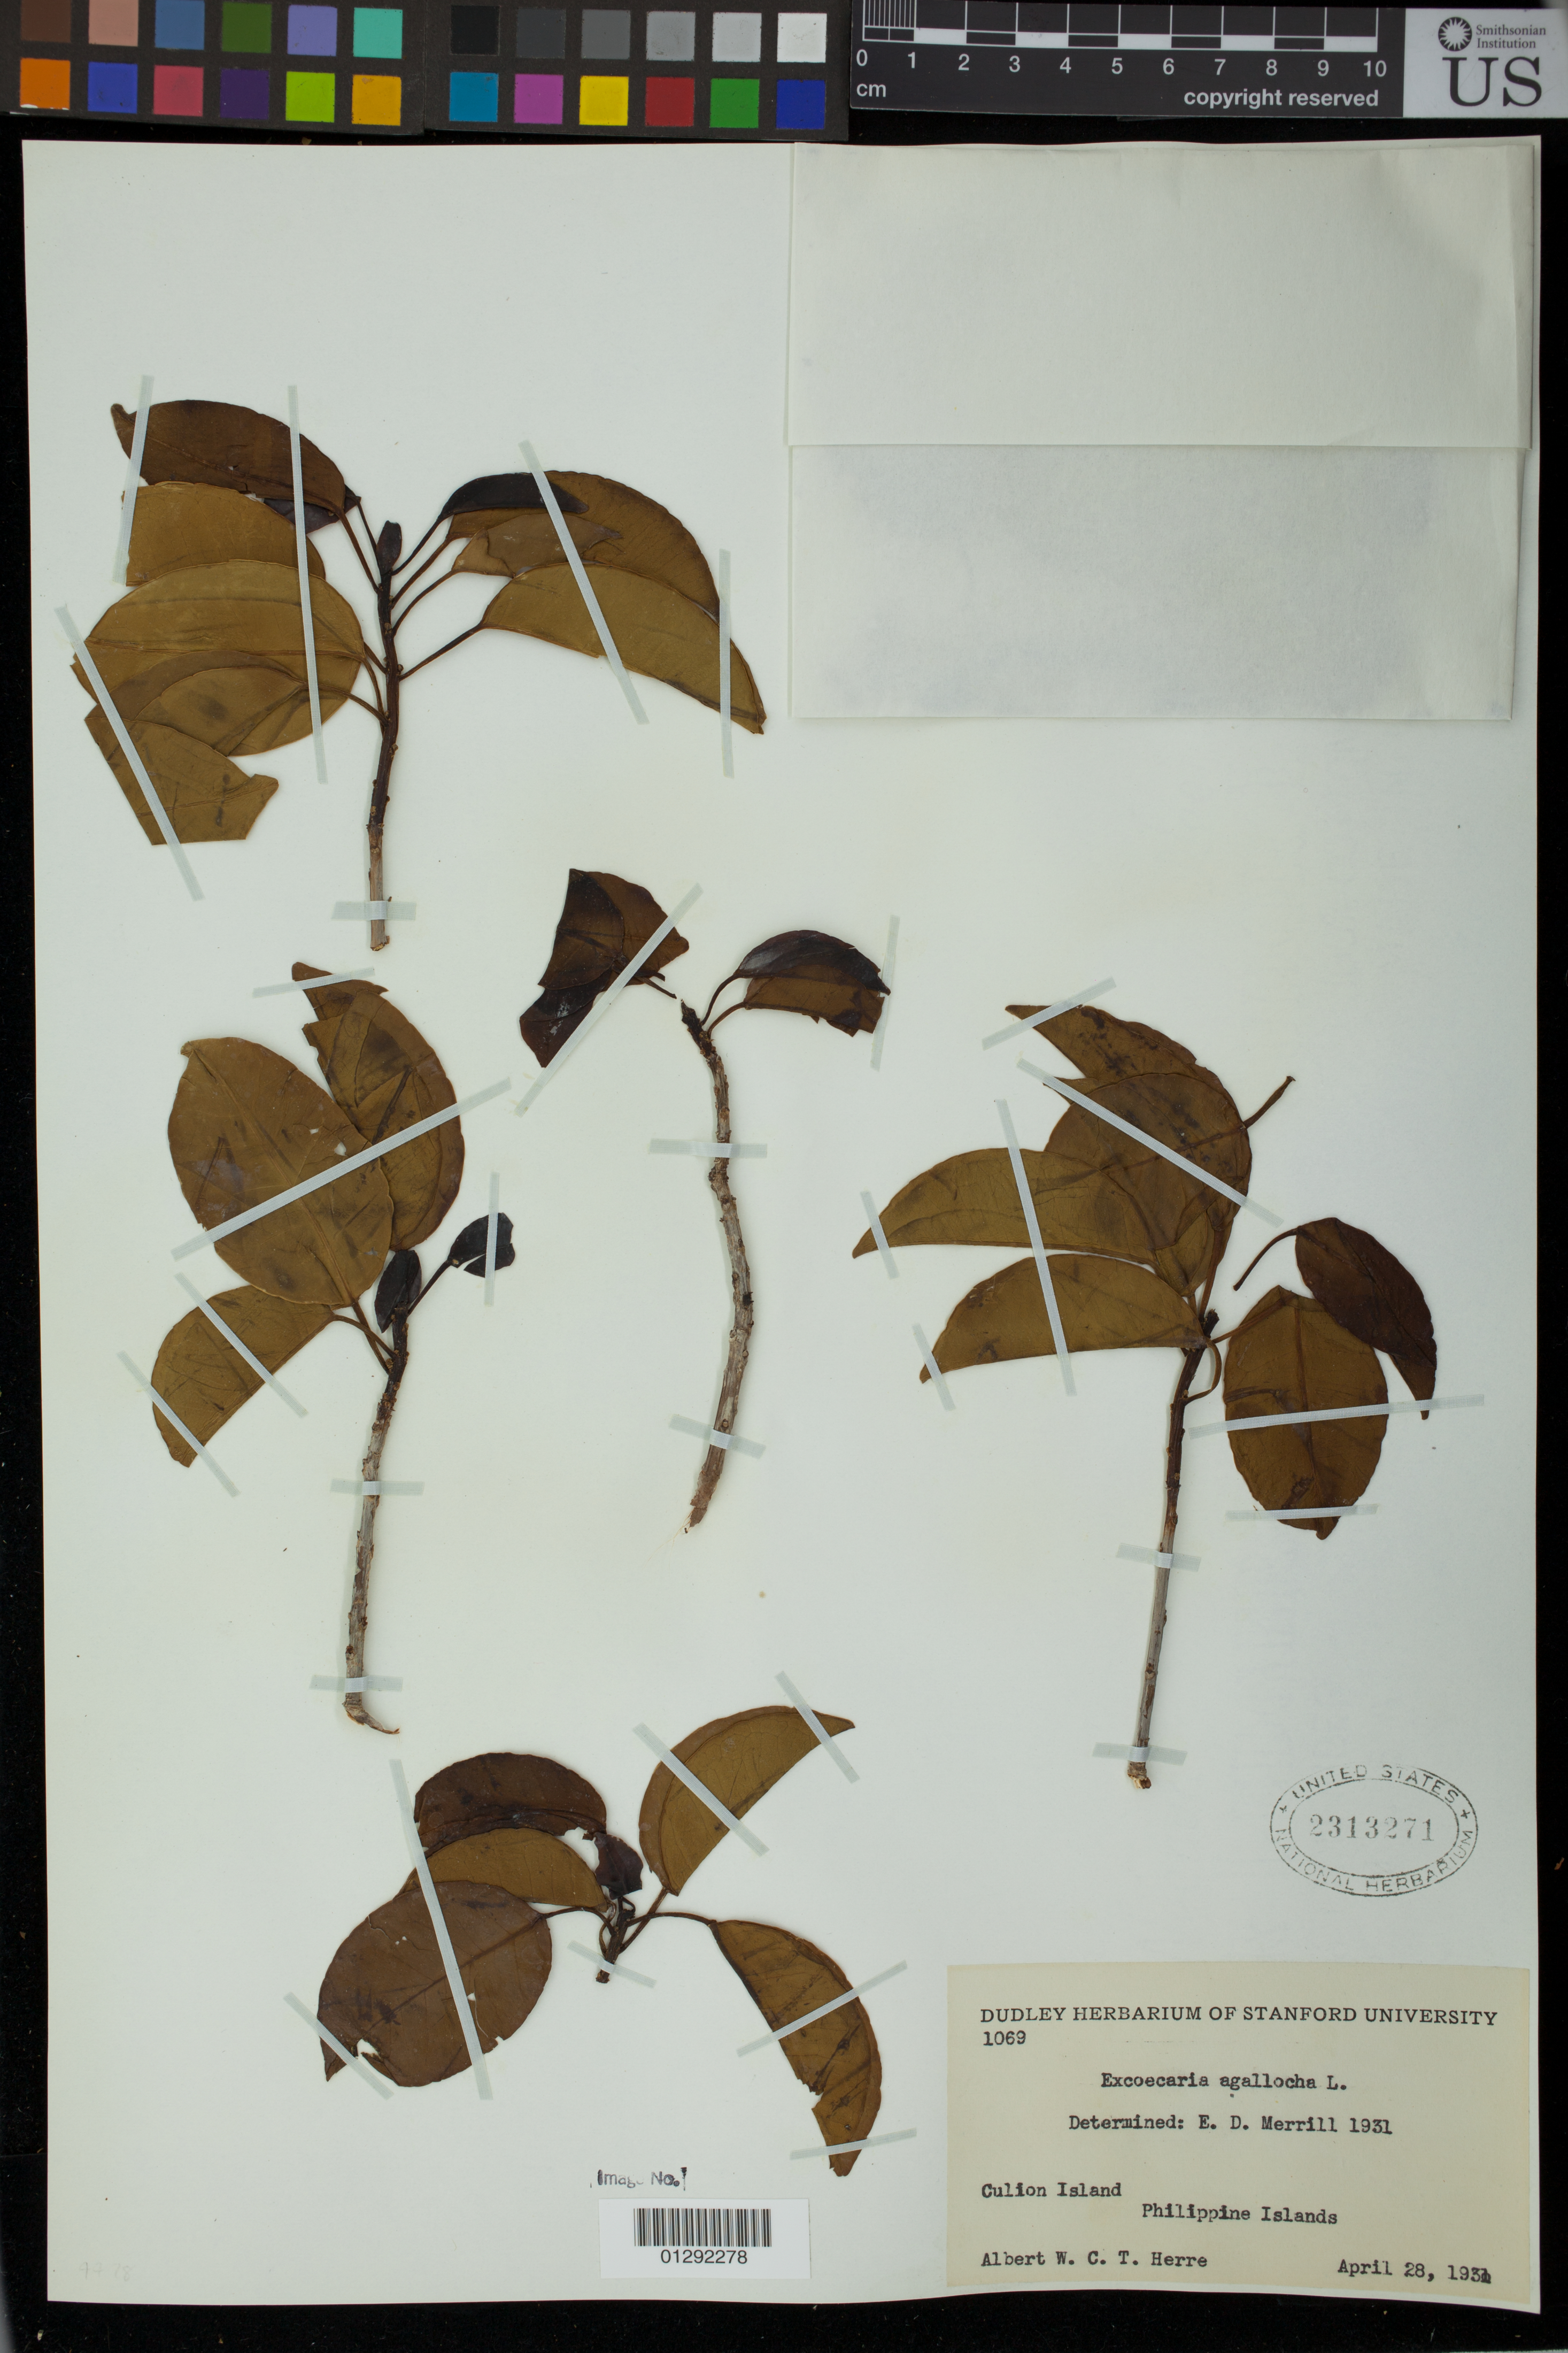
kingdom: Plantae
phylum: Tracheophyta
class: Magnoliopsida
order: Malpighiales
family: Euphorbiaceae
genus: Excoecaria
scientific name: Excoecaria agallocha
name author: L.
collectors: A. W. Herre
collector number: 1069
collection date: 1931-04-28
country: Philippines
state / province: Mimaropa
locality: Culion Island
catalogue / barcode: US 2313271